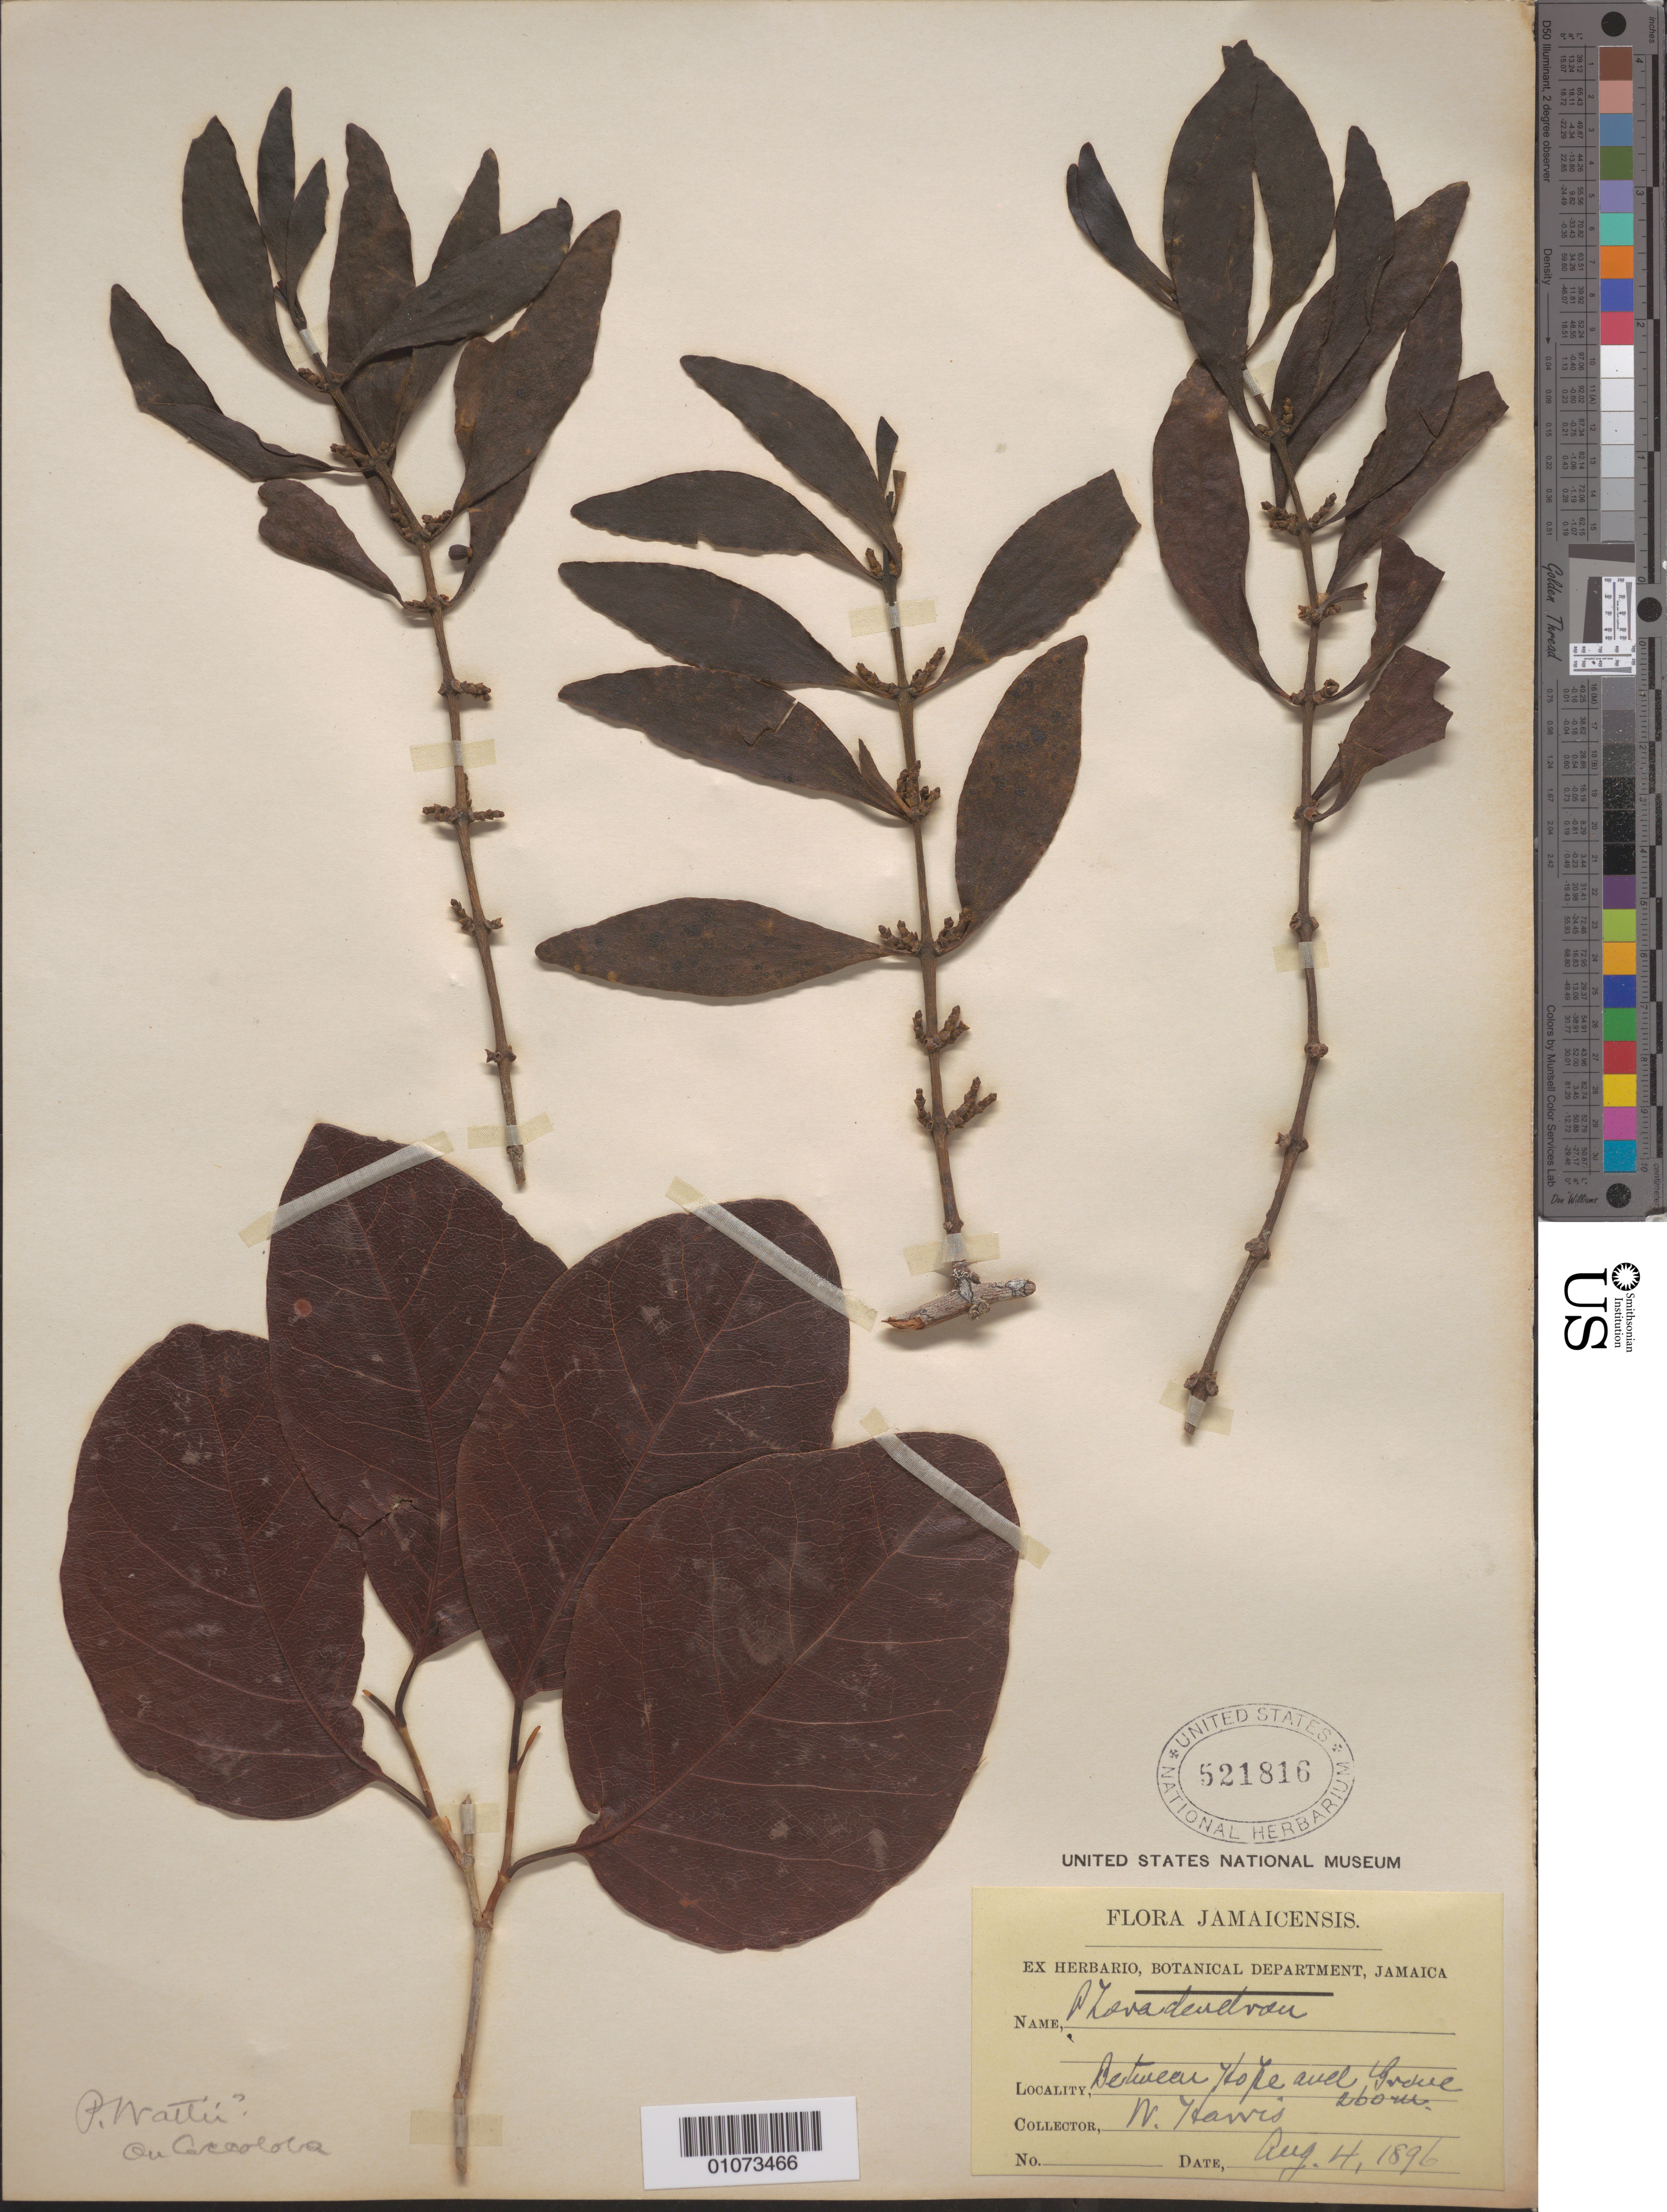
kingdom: Plantae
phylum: Tracheophyta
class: Magnoliopsida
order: Santalales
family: Viscaceae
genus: Phoradendron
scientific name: Phoradendron wattii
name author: Krug & Urb.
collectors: W. Harris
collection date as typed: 04 Aug 1896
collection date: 1896-08-04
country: Jamaica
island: Jamaica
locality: Between Hope avel Gove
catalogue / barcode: US 521816